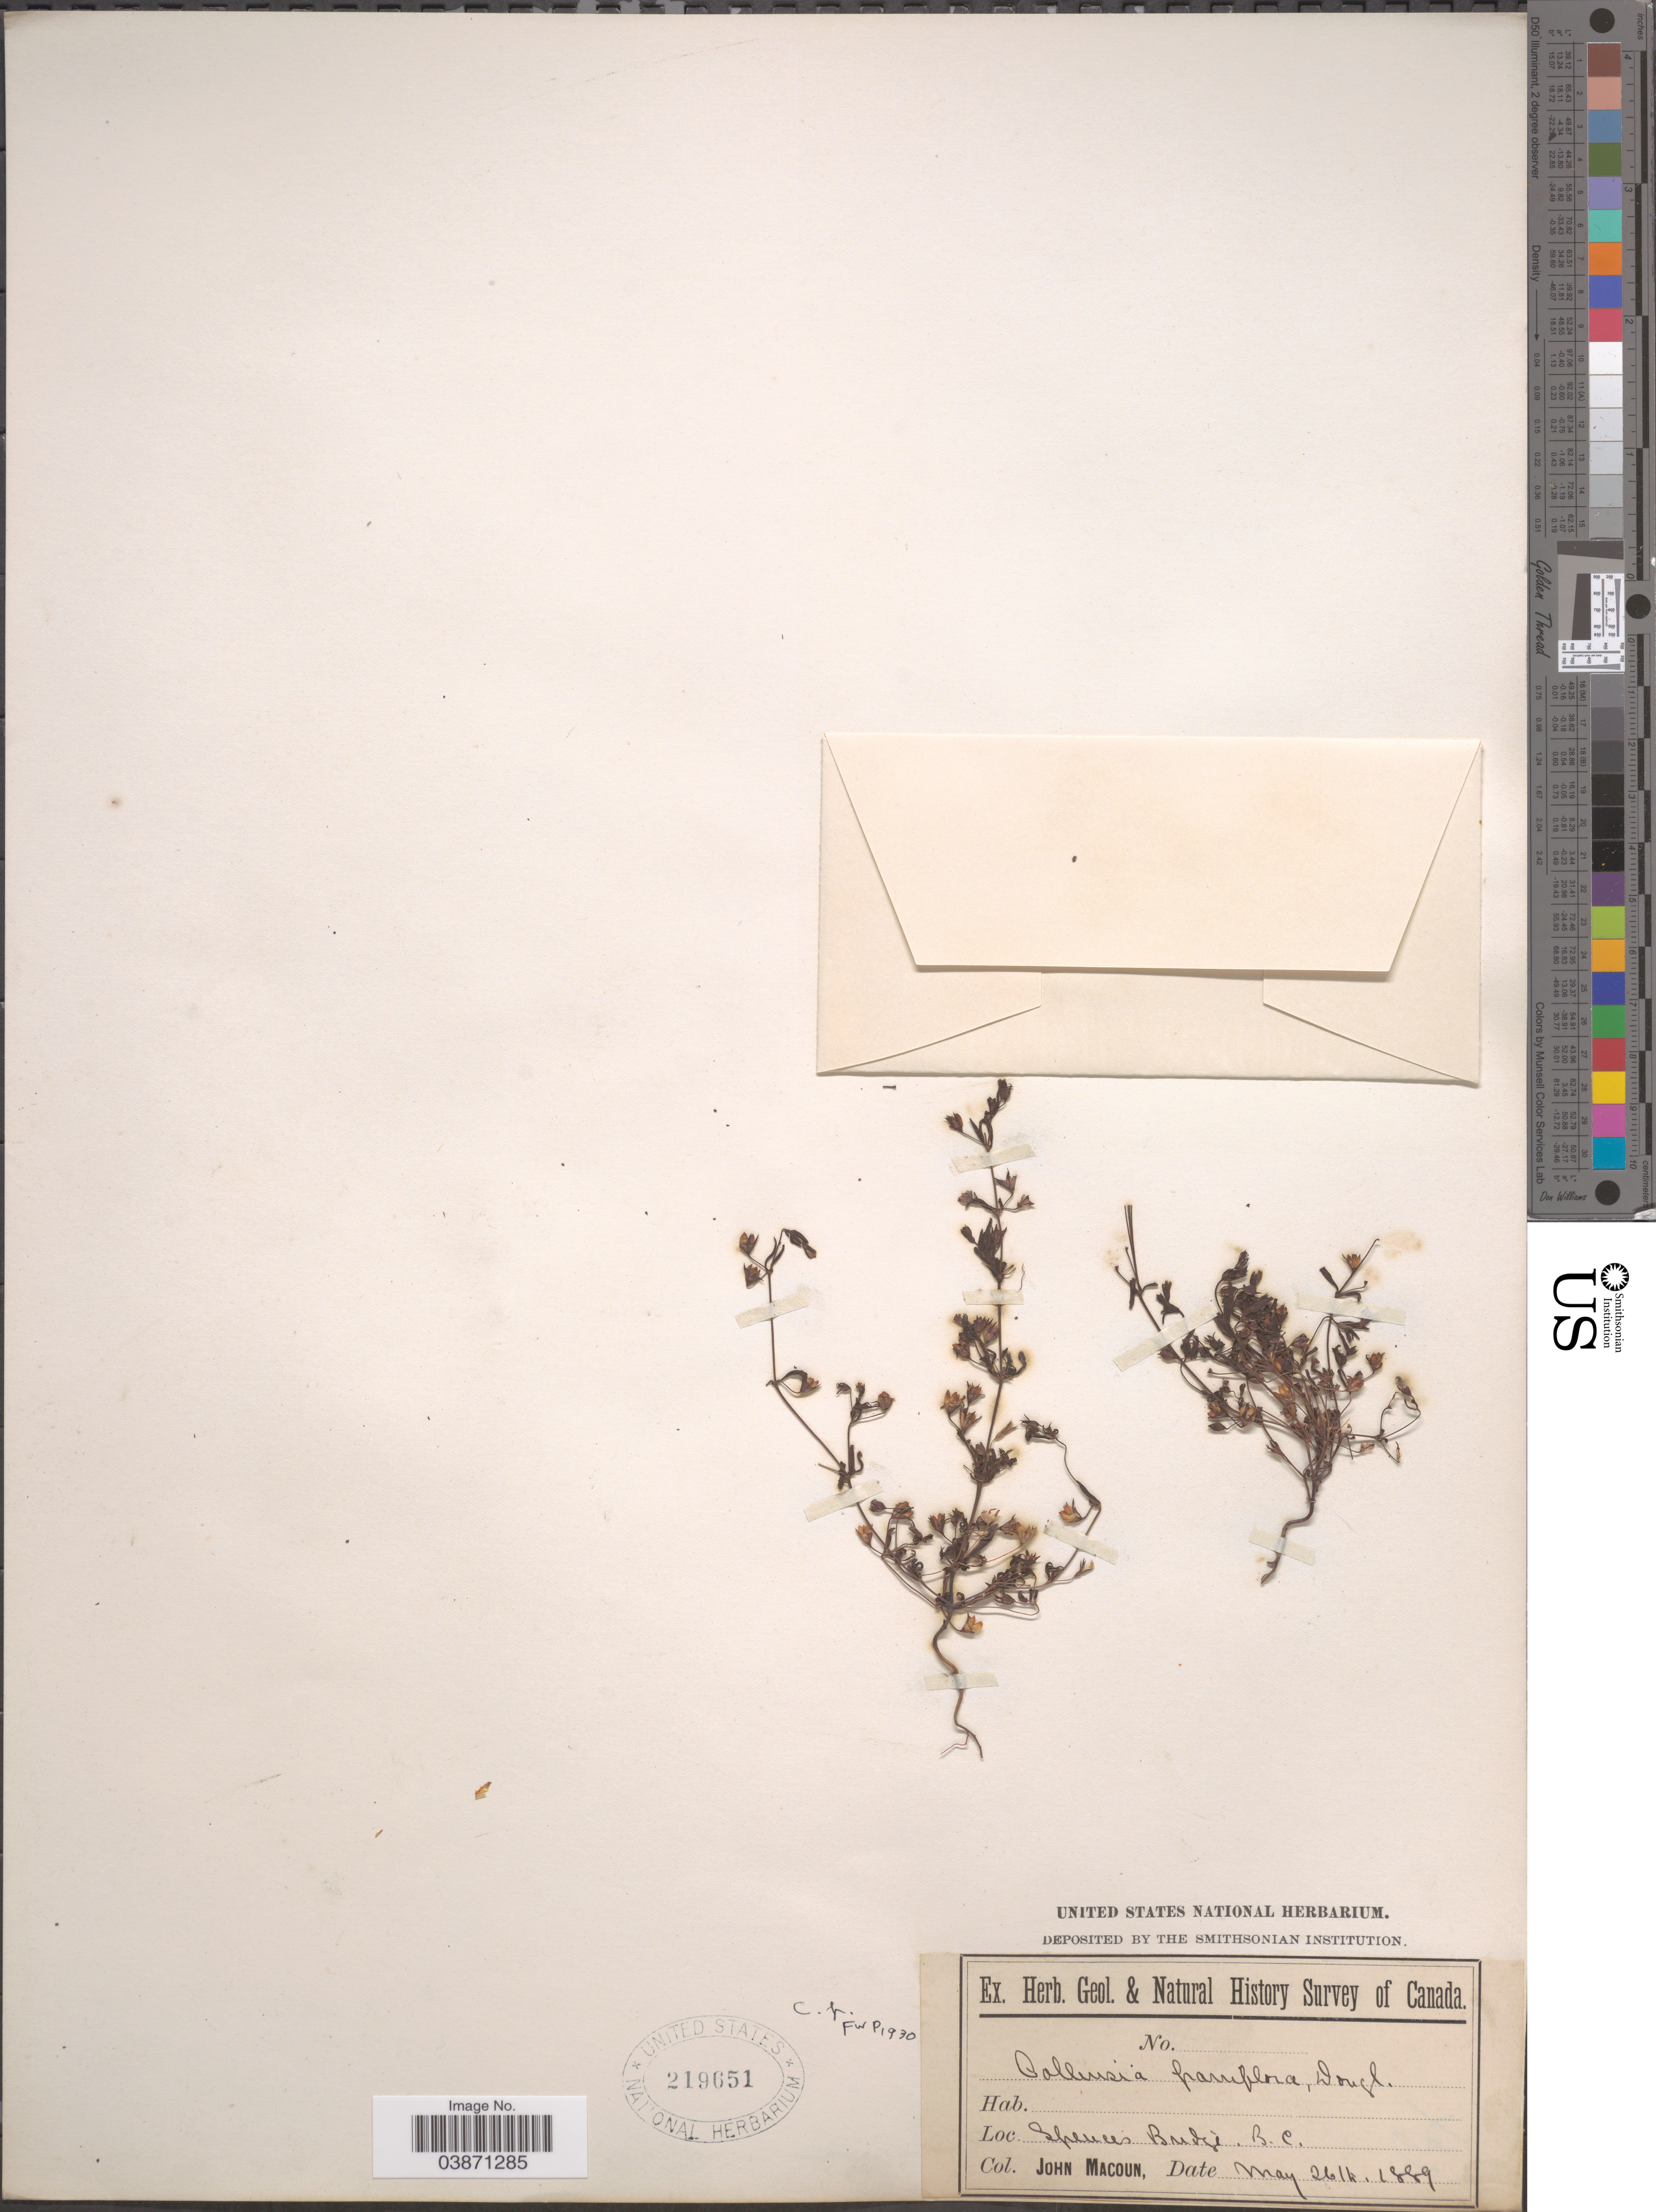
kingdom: Plantae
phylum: Tracheophyta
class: Magnoliopsida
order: Lamiales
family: Plantaginaceae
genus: Collinsia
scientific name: Collinsia parviflora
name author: Douglas ex Lindl.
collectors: J. Macoun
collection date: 1889-05-26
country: Canada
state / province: British Columbia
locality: Spences Bridge.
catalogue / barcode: US 219651